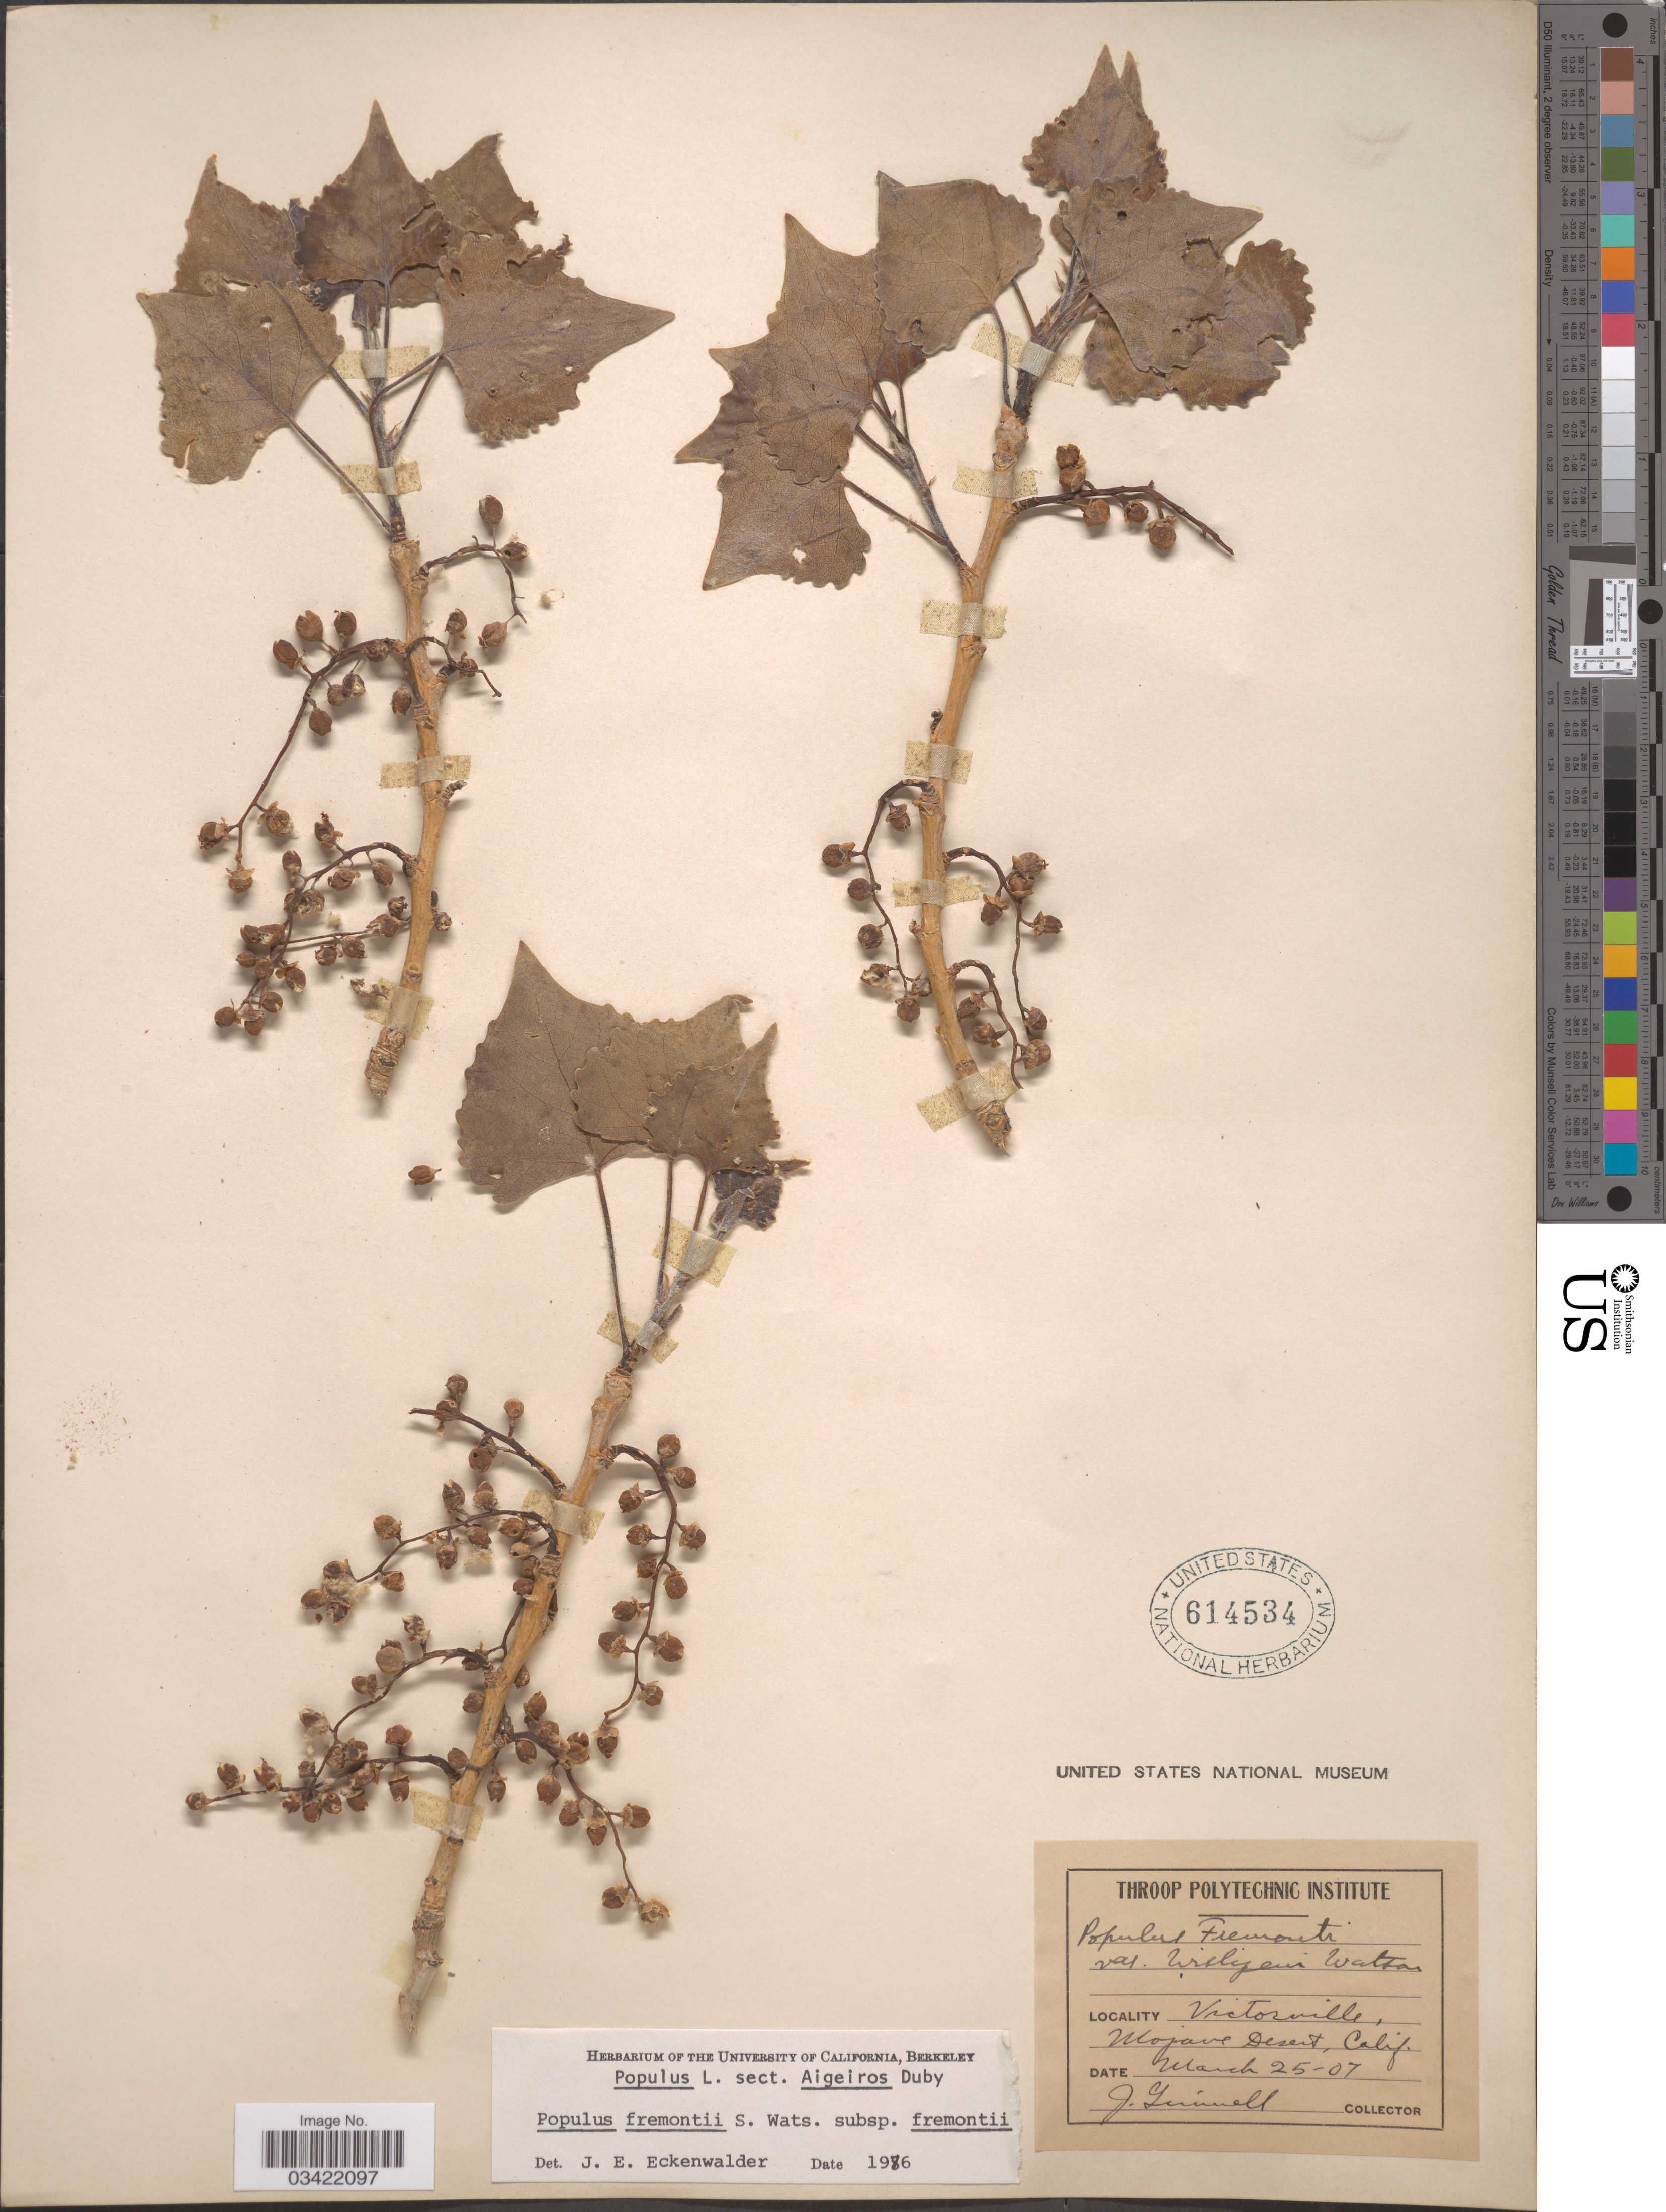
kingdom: Plantae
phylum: Tracheophyta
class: Magnoliopsida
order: Malpighiales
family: Salicaceae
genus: Populus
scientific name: Populus fremontii subsp. fremontii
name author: S. Watson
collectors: J. Grinnell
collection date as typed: Transcribed d/m/y: 25/3/7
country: United States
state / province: California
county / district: San Barnadino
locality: Victorville, Mojave Desert.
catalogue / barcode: US 614534